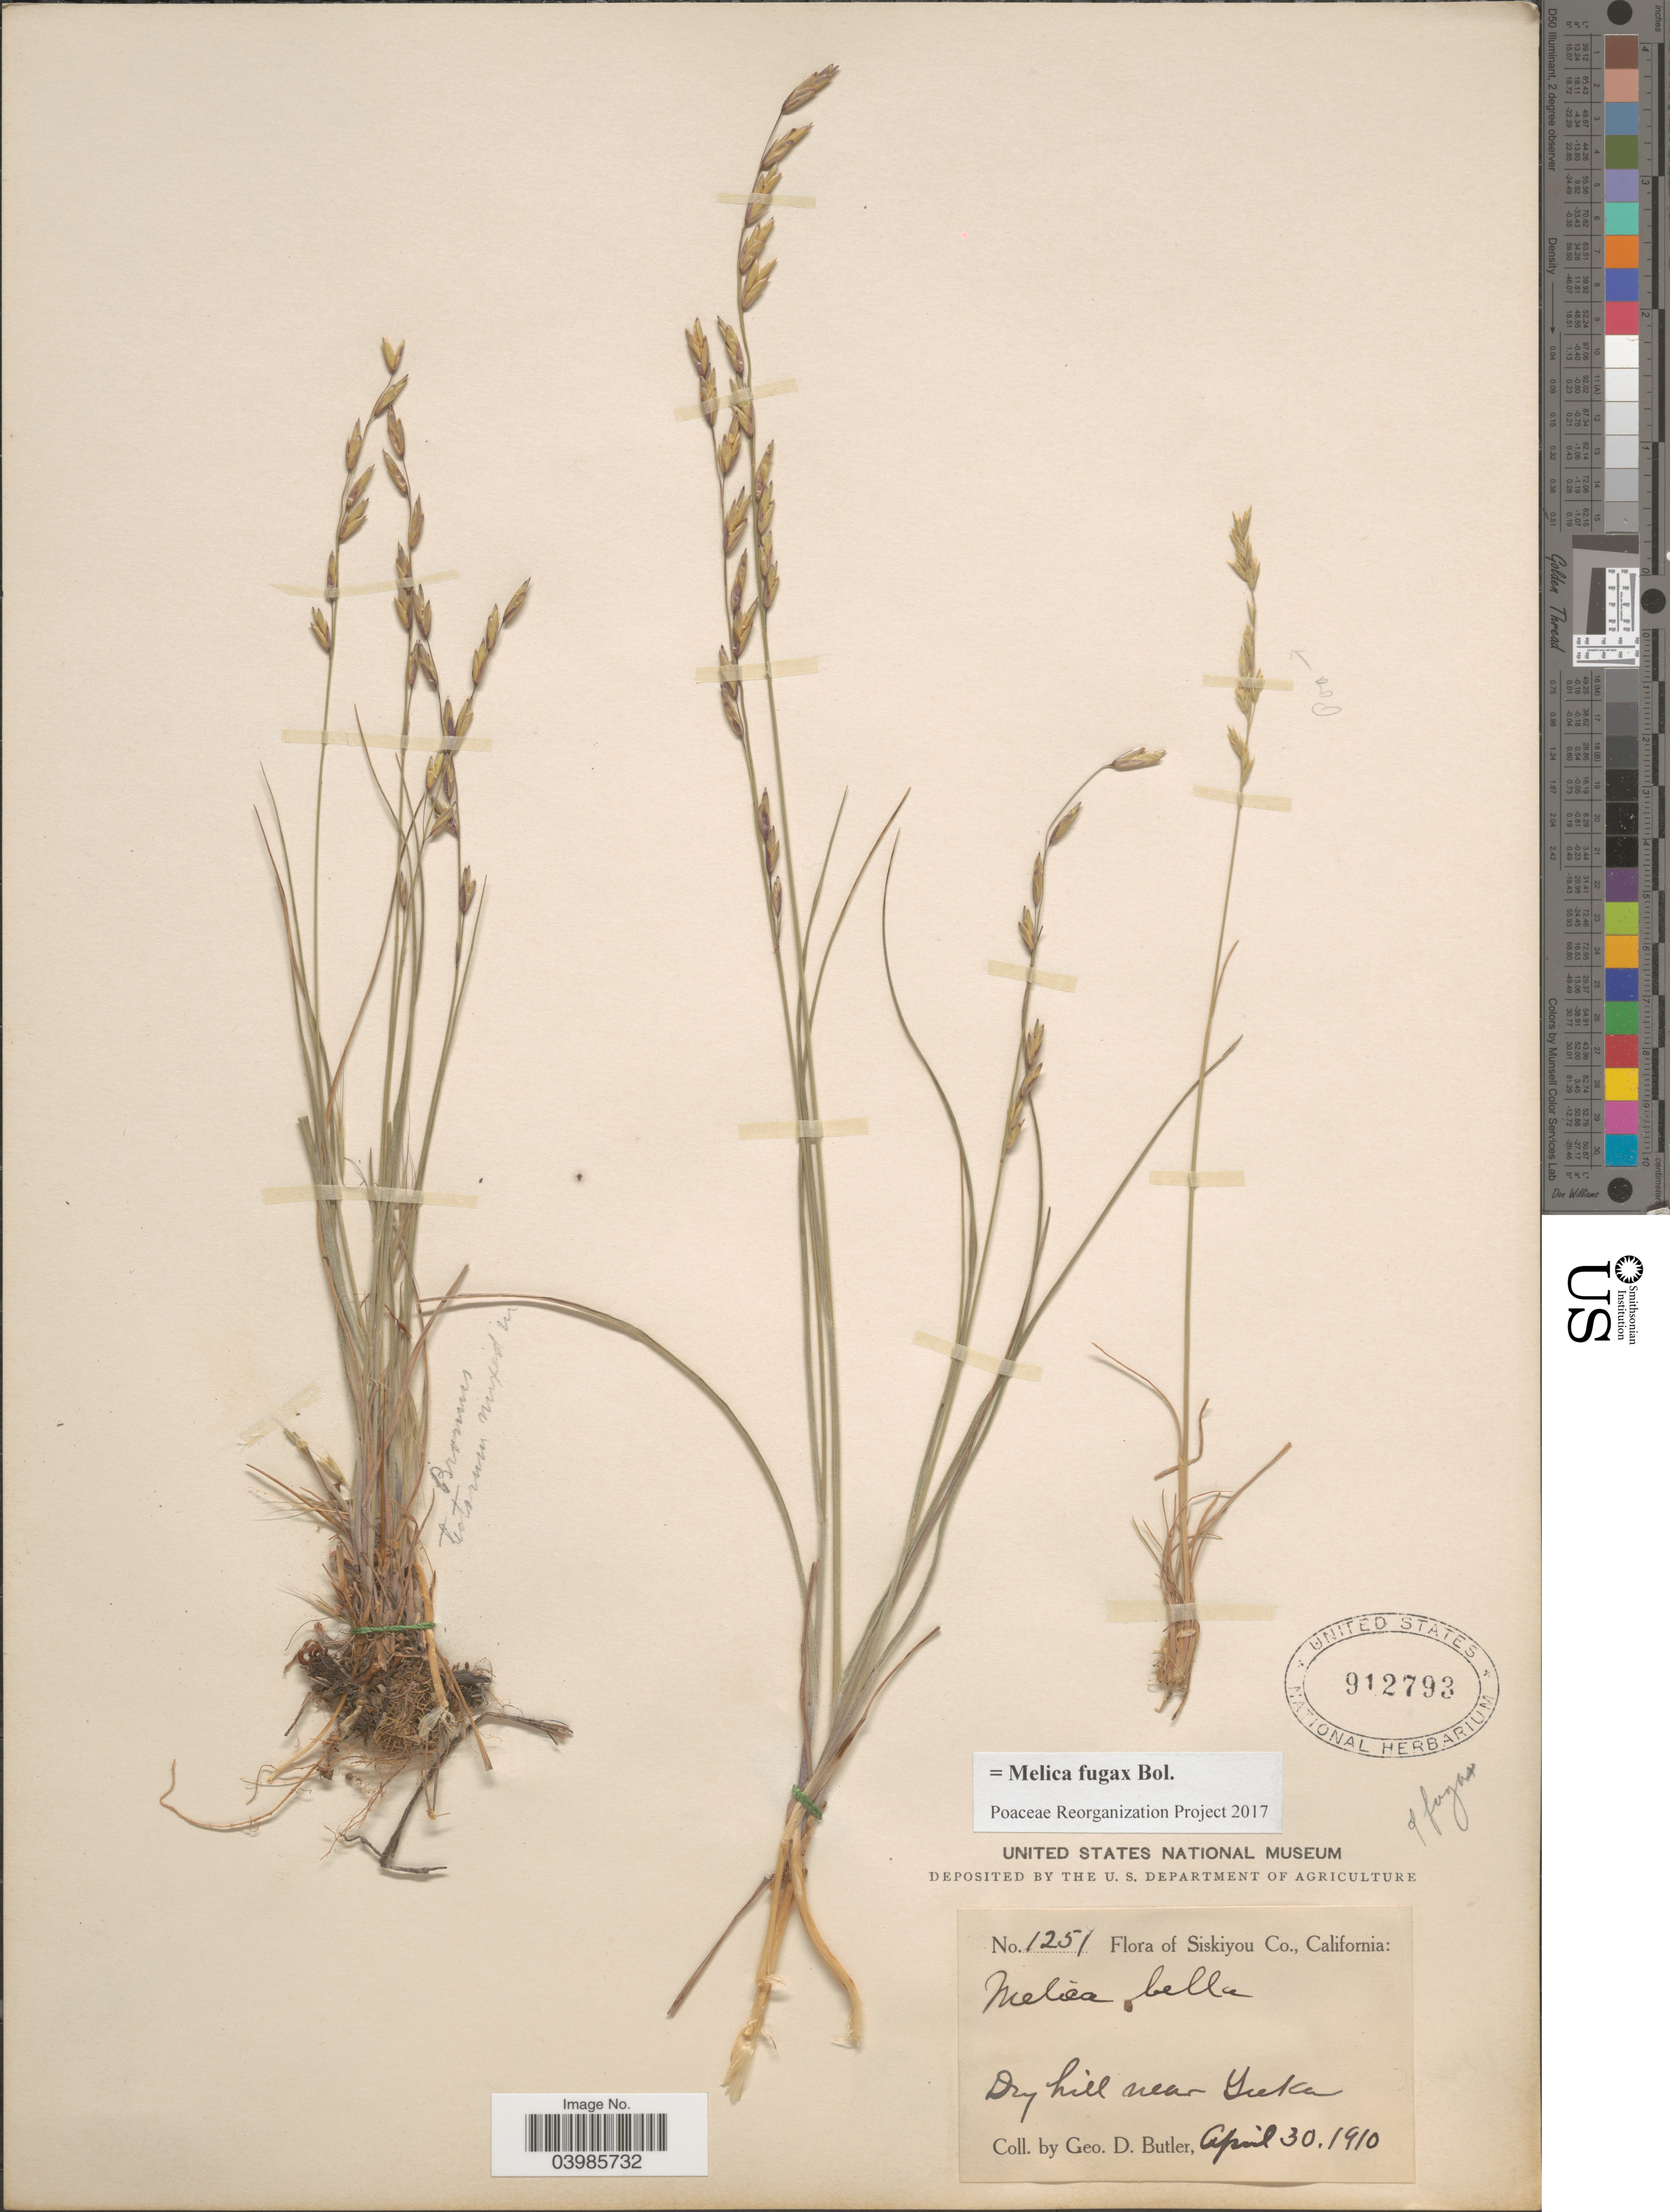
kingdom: Plantae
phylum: Tracheophyta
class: Liliopsida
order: Poales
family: Poaceae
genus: Melica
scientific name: Melica fugax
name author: Bol.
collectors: G. D. Butler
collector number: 1251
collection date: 1910-04-30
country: United States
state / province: California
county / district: Siskiyou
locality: Siskiyou Co. Dry hill near Yreka.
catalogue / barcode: US 912793